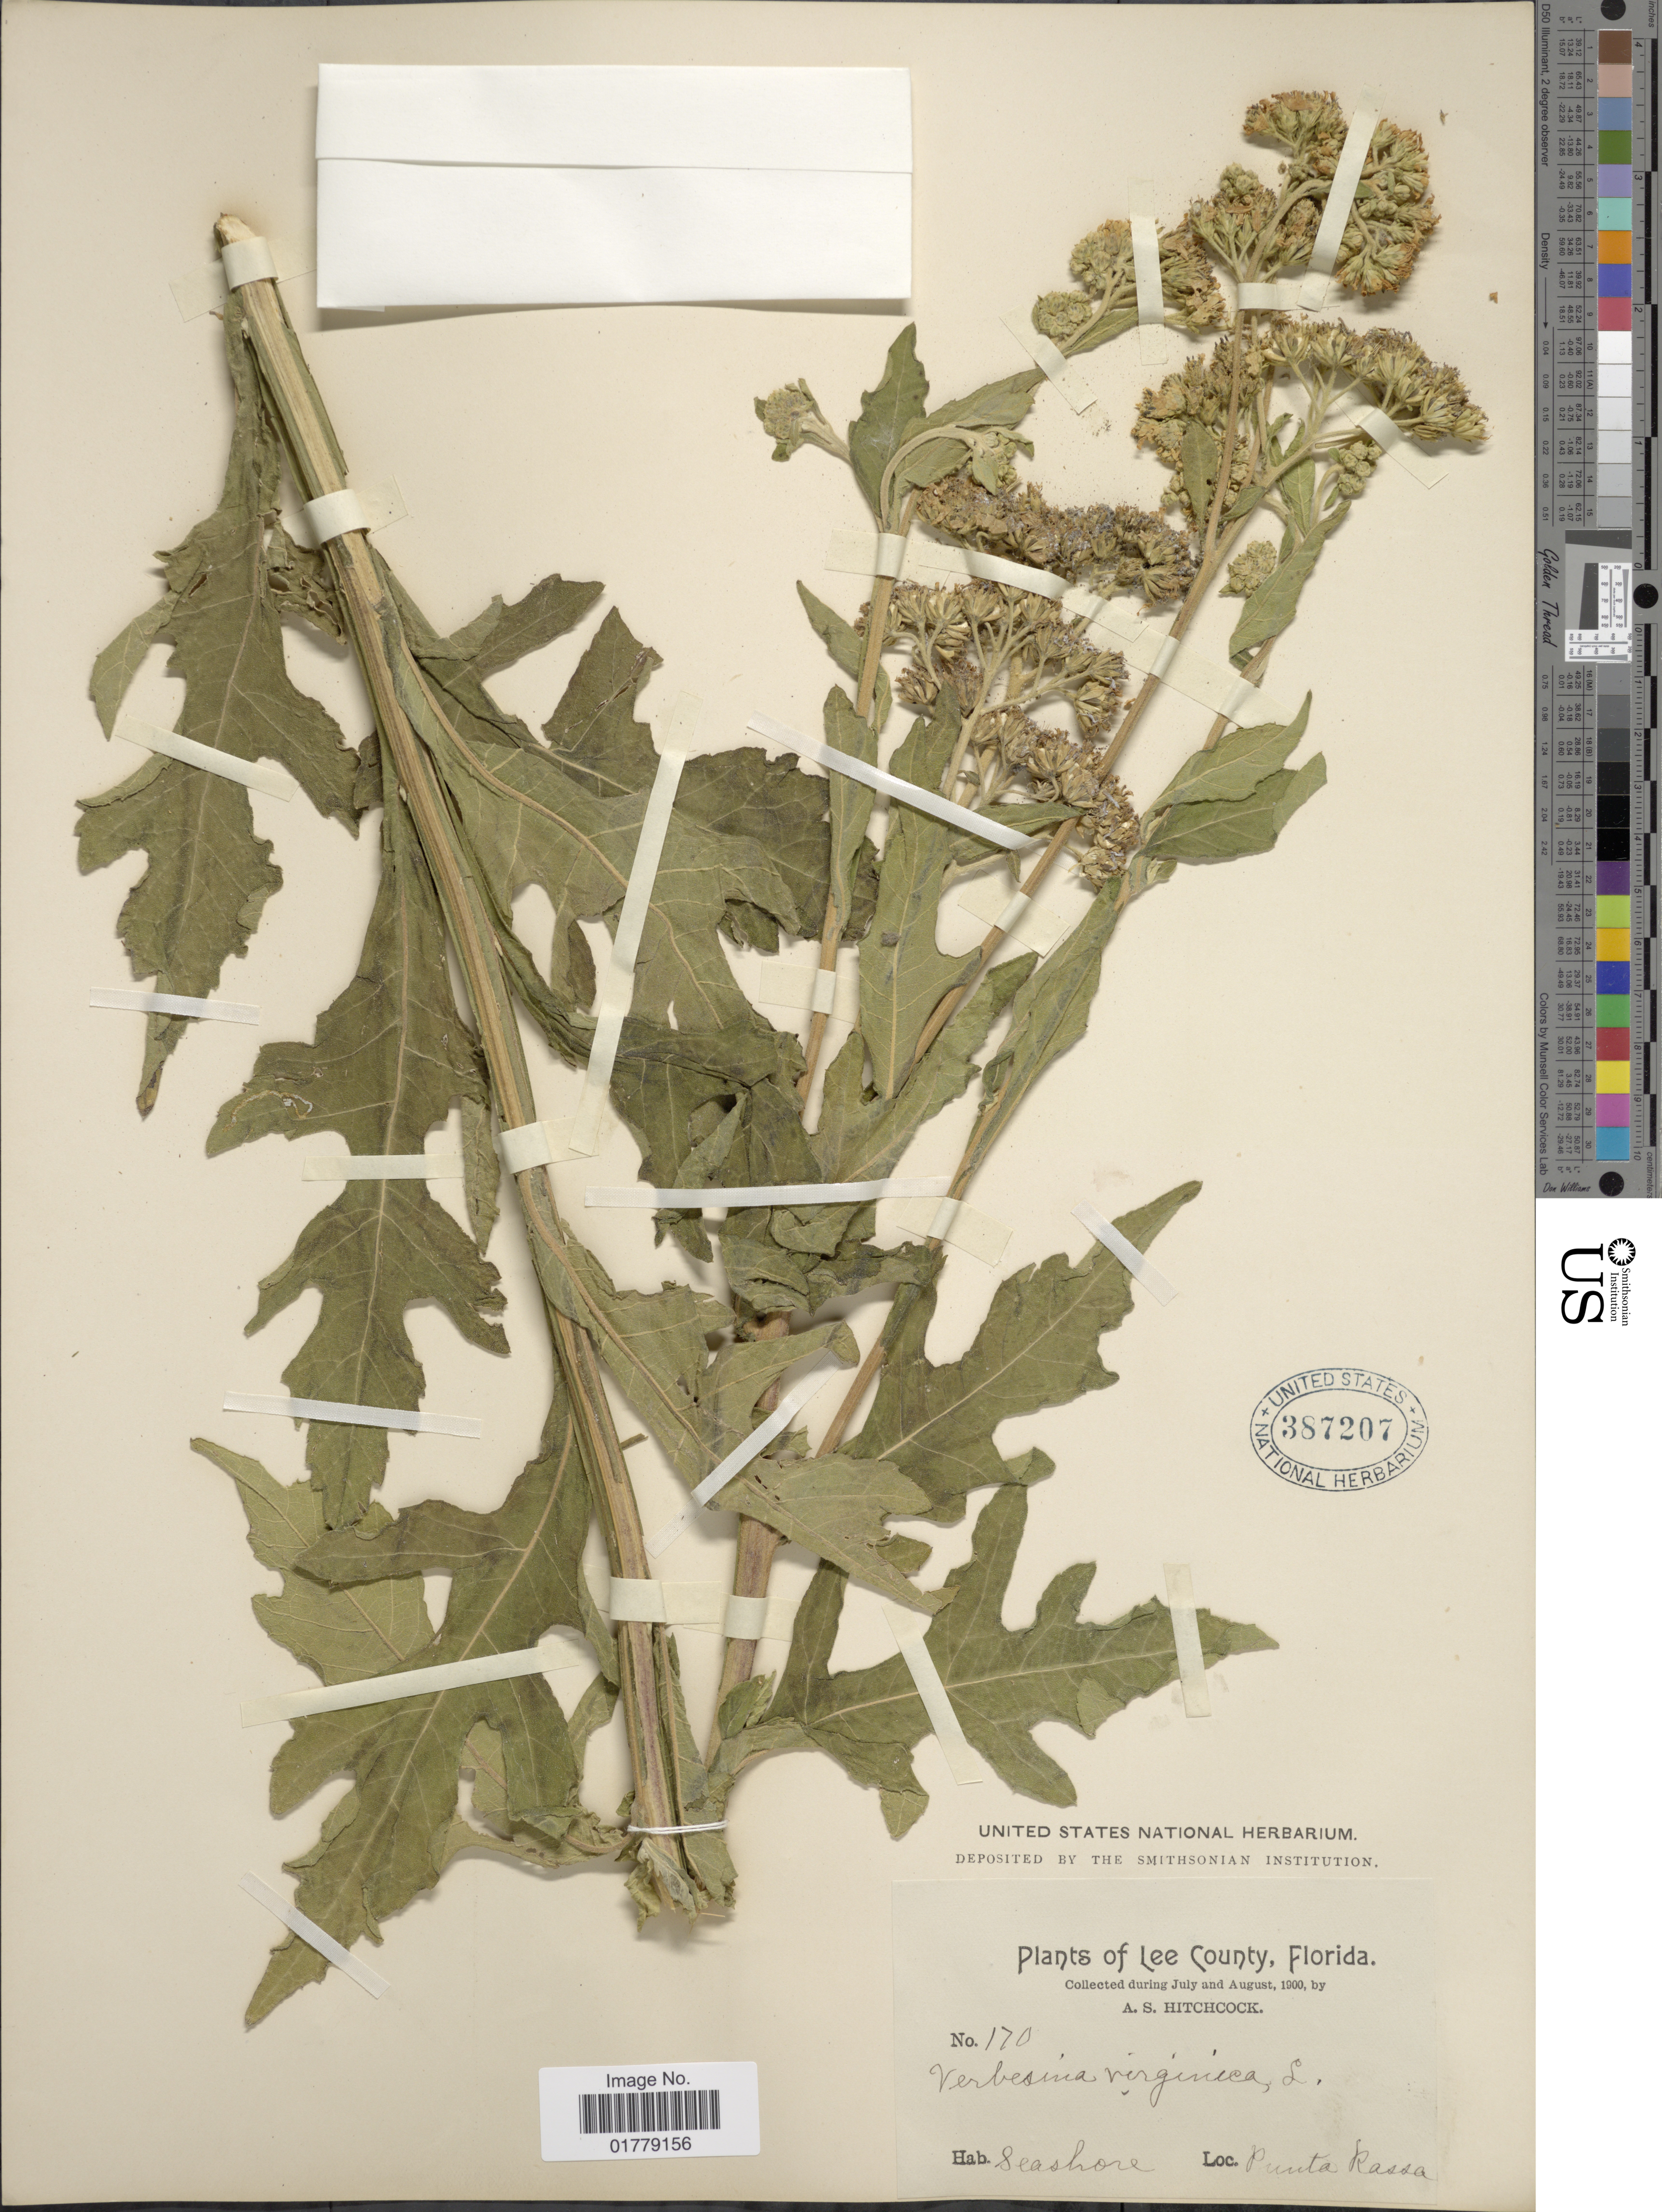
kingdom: Plantae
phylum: Tracheophyta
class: Magnoliopsida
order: Asterales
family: Asteraceae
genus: Verbesina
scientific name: Verbesina laciniata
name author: Poir. & Nutt.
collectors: A. S. Hitchcock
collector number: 170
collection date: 1900-07/1900-08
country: United States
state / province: Florida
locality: Lee County, Florida. Seashore. Punta Rassa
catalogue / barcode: US 387207